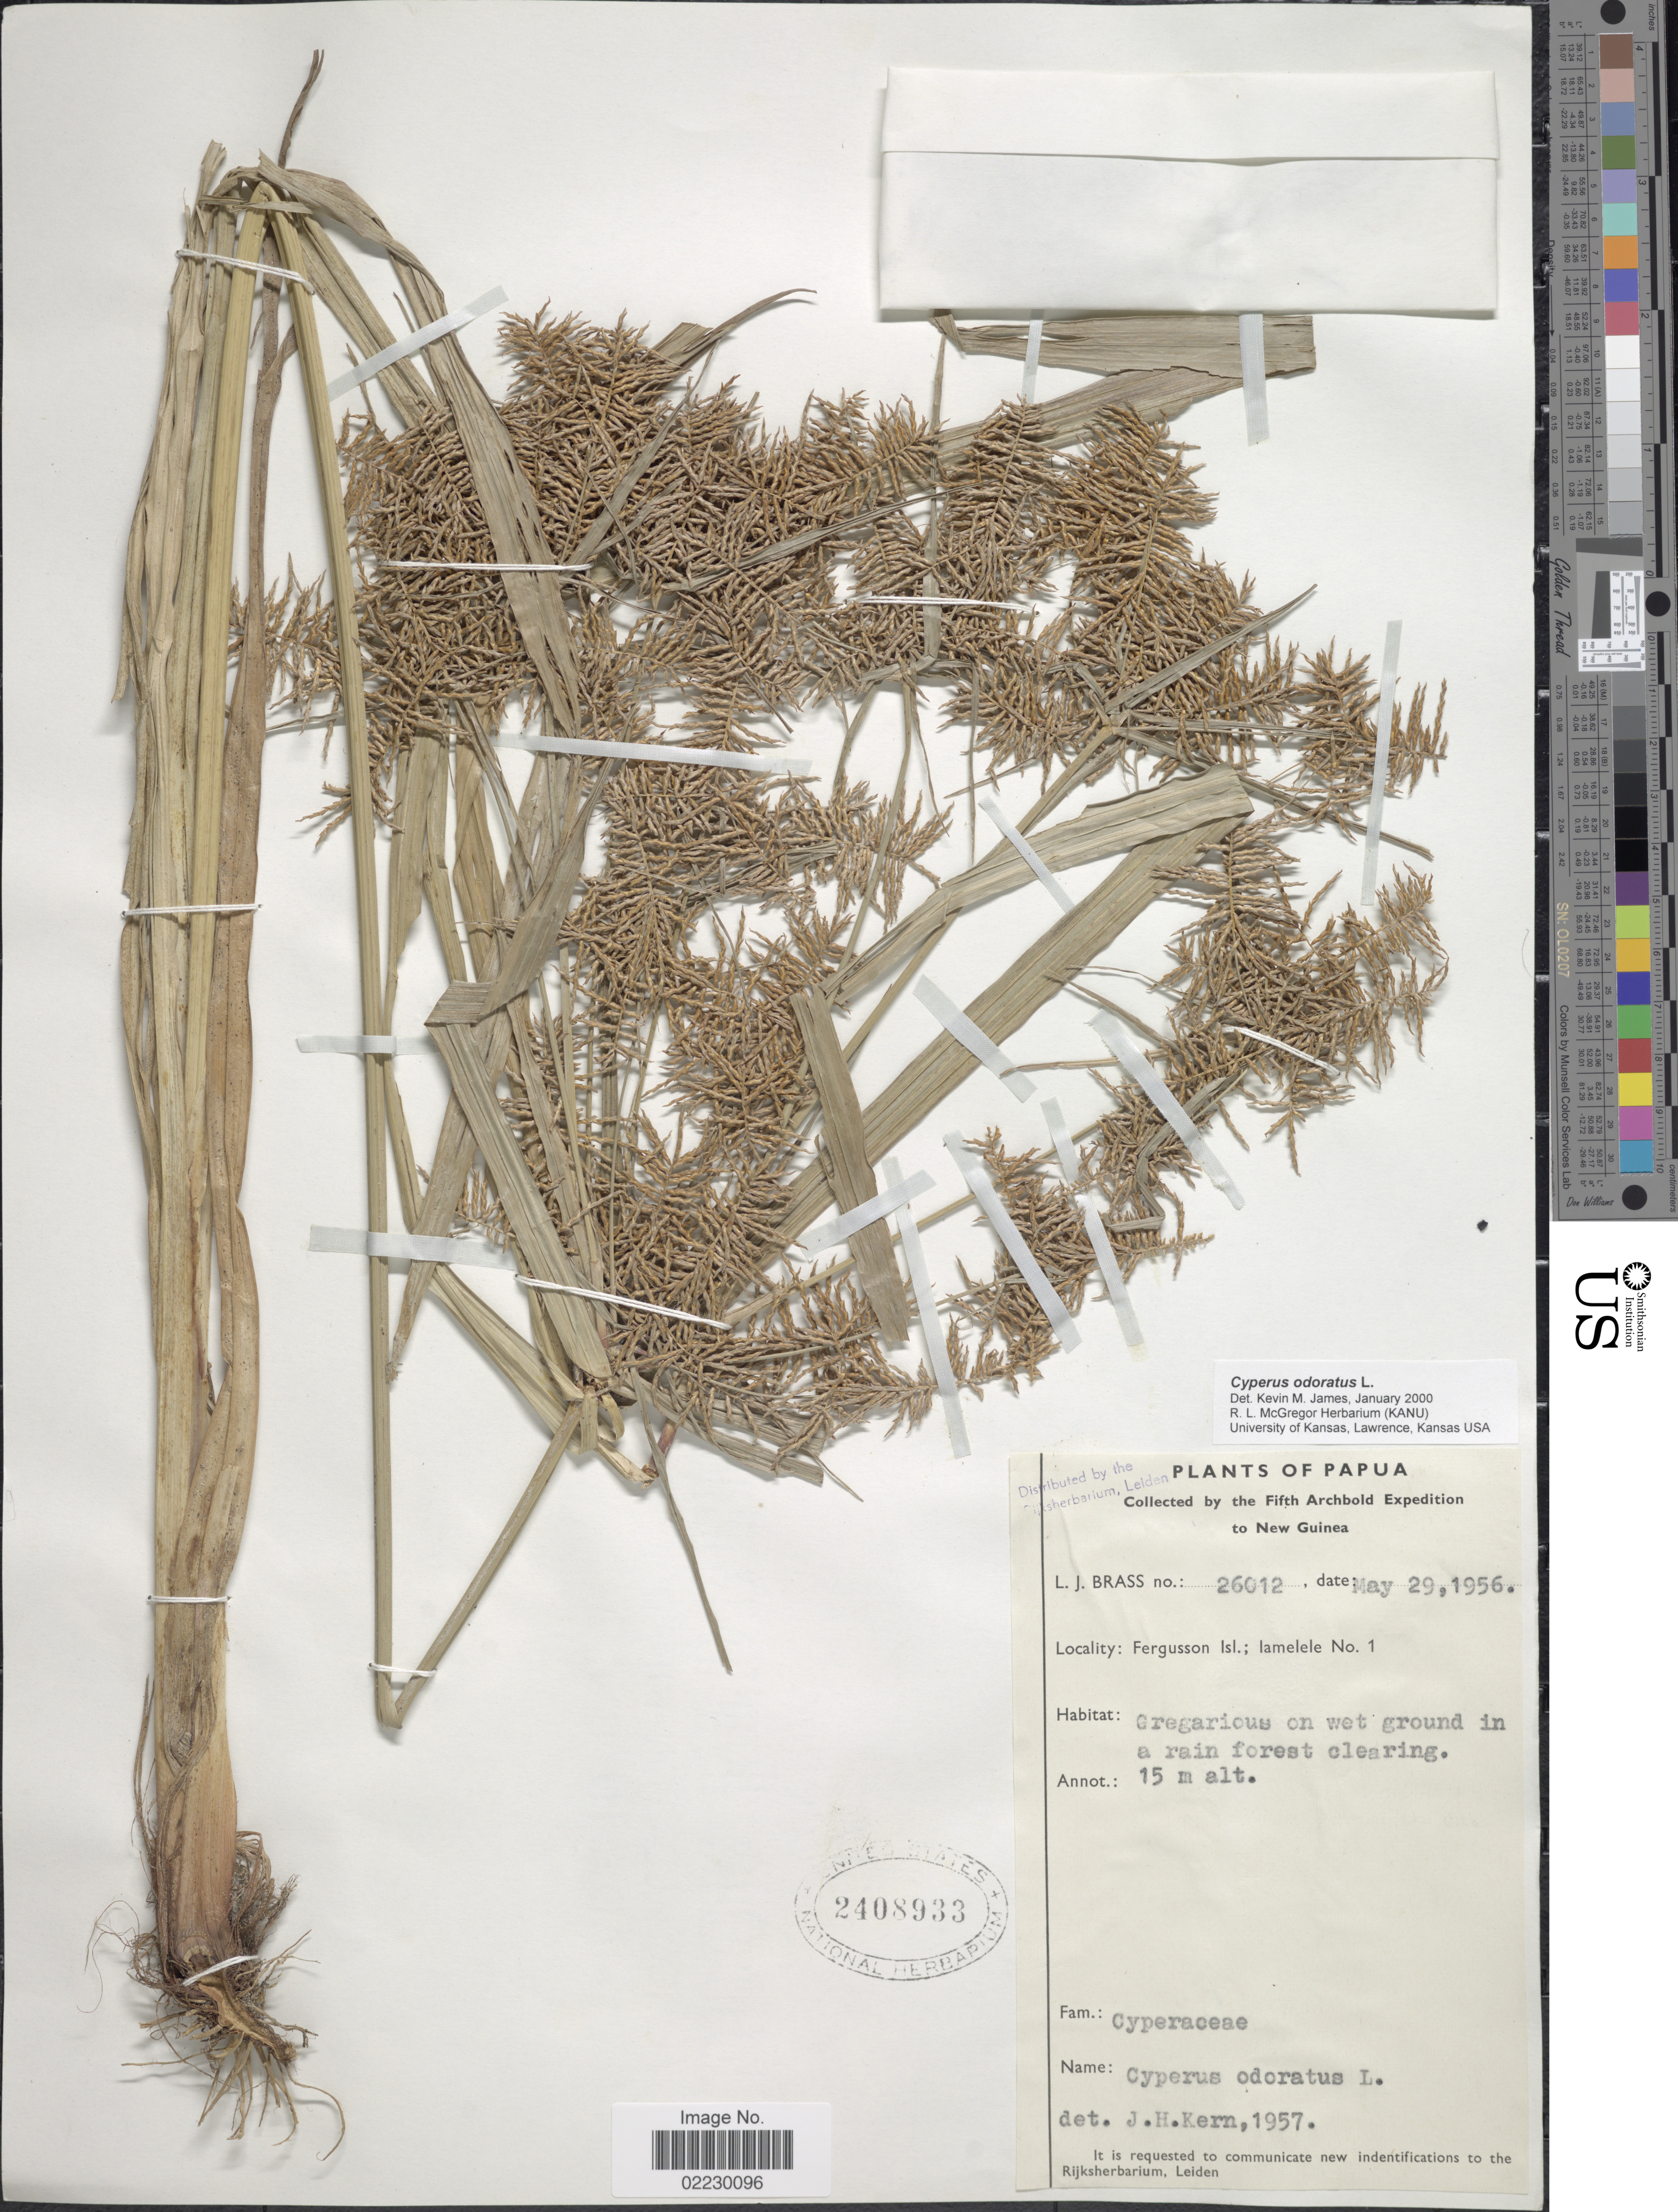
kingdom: Plantae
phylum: Tracheophyta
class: Liliopsida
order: Poales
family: Cyperaceae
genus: Cyperus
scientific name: Cyperus odoratus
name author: L.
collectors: L. J. Brass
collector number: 26012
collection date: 1956-05-29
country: Papua New Guinea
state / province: Milne Bay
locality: Papua, Fergusson Isl., lamelele No 1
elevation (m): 15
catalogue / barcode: US 2408933